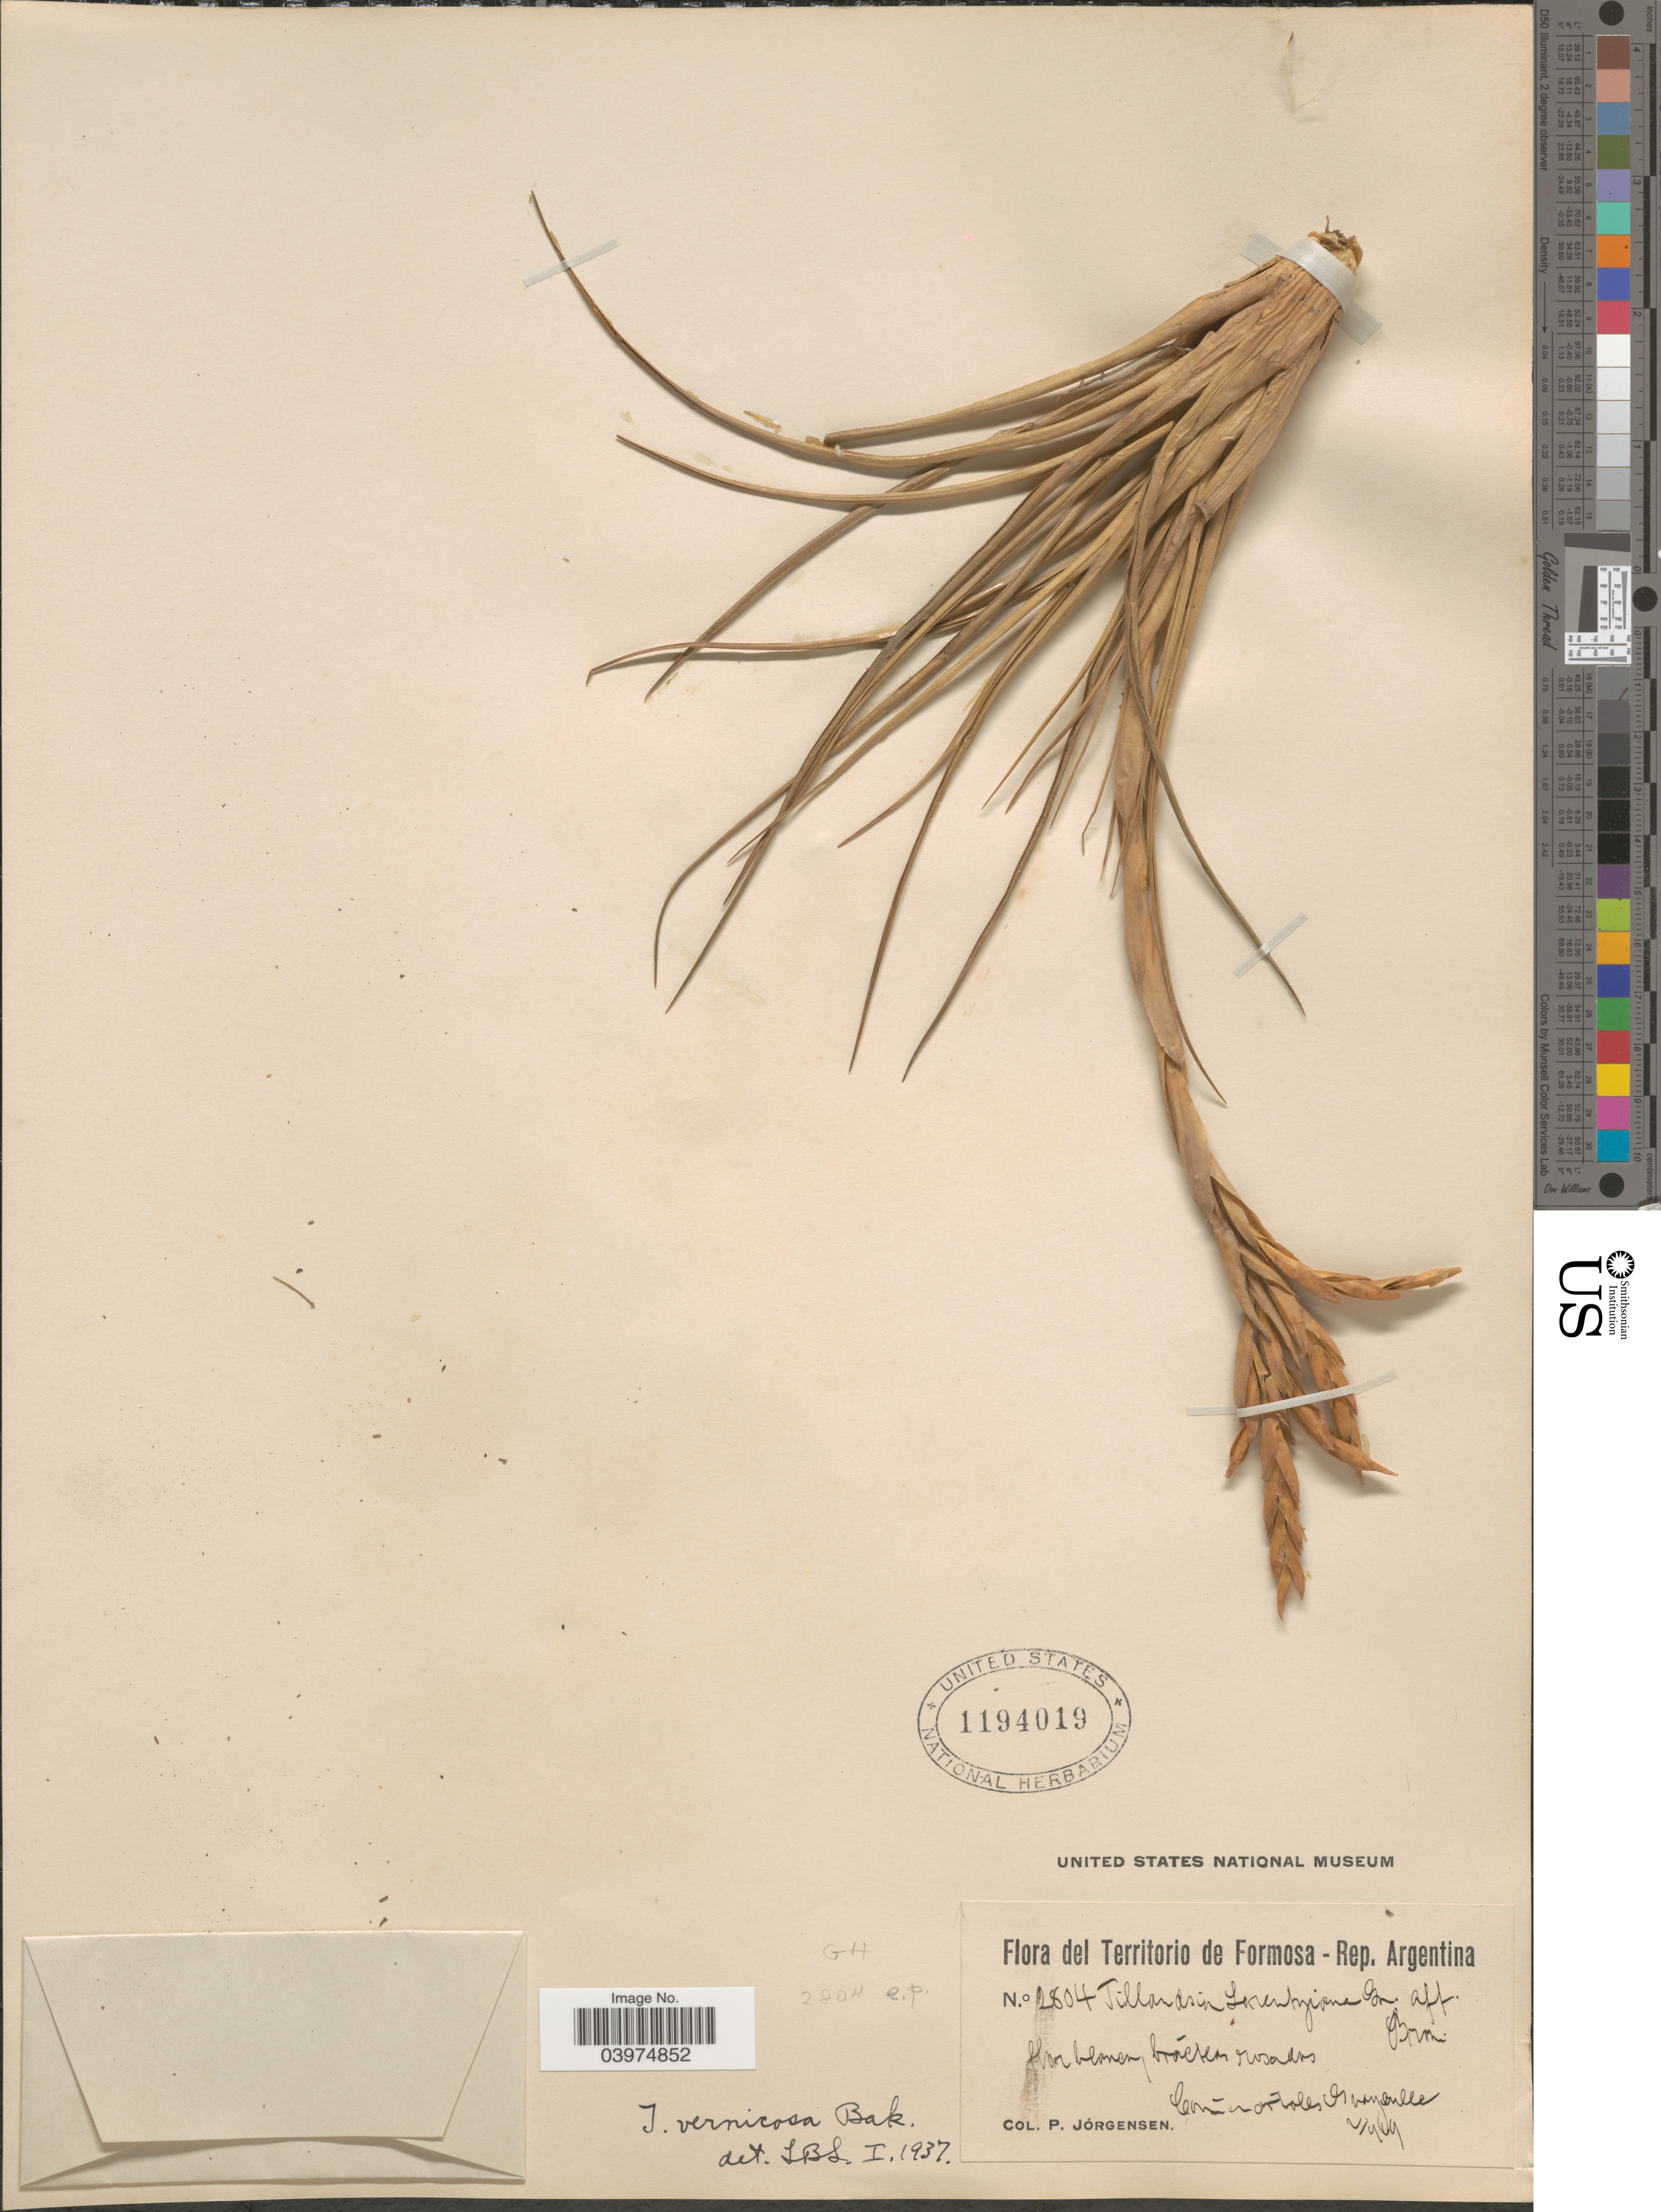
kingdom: Plantae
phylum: Tracheophyta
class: Liliopsida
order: Poales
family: Bromeliaceae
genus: Tillandsia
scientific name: Tillandsia vernicosa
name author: Baker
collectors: P. Jörgensen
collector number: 2804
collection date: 1919-02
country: Argentina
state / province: Formosa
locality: Territorio de Formosa - Rep. Argentina. Común arboles Guaycolec.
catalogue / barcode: US 1194019